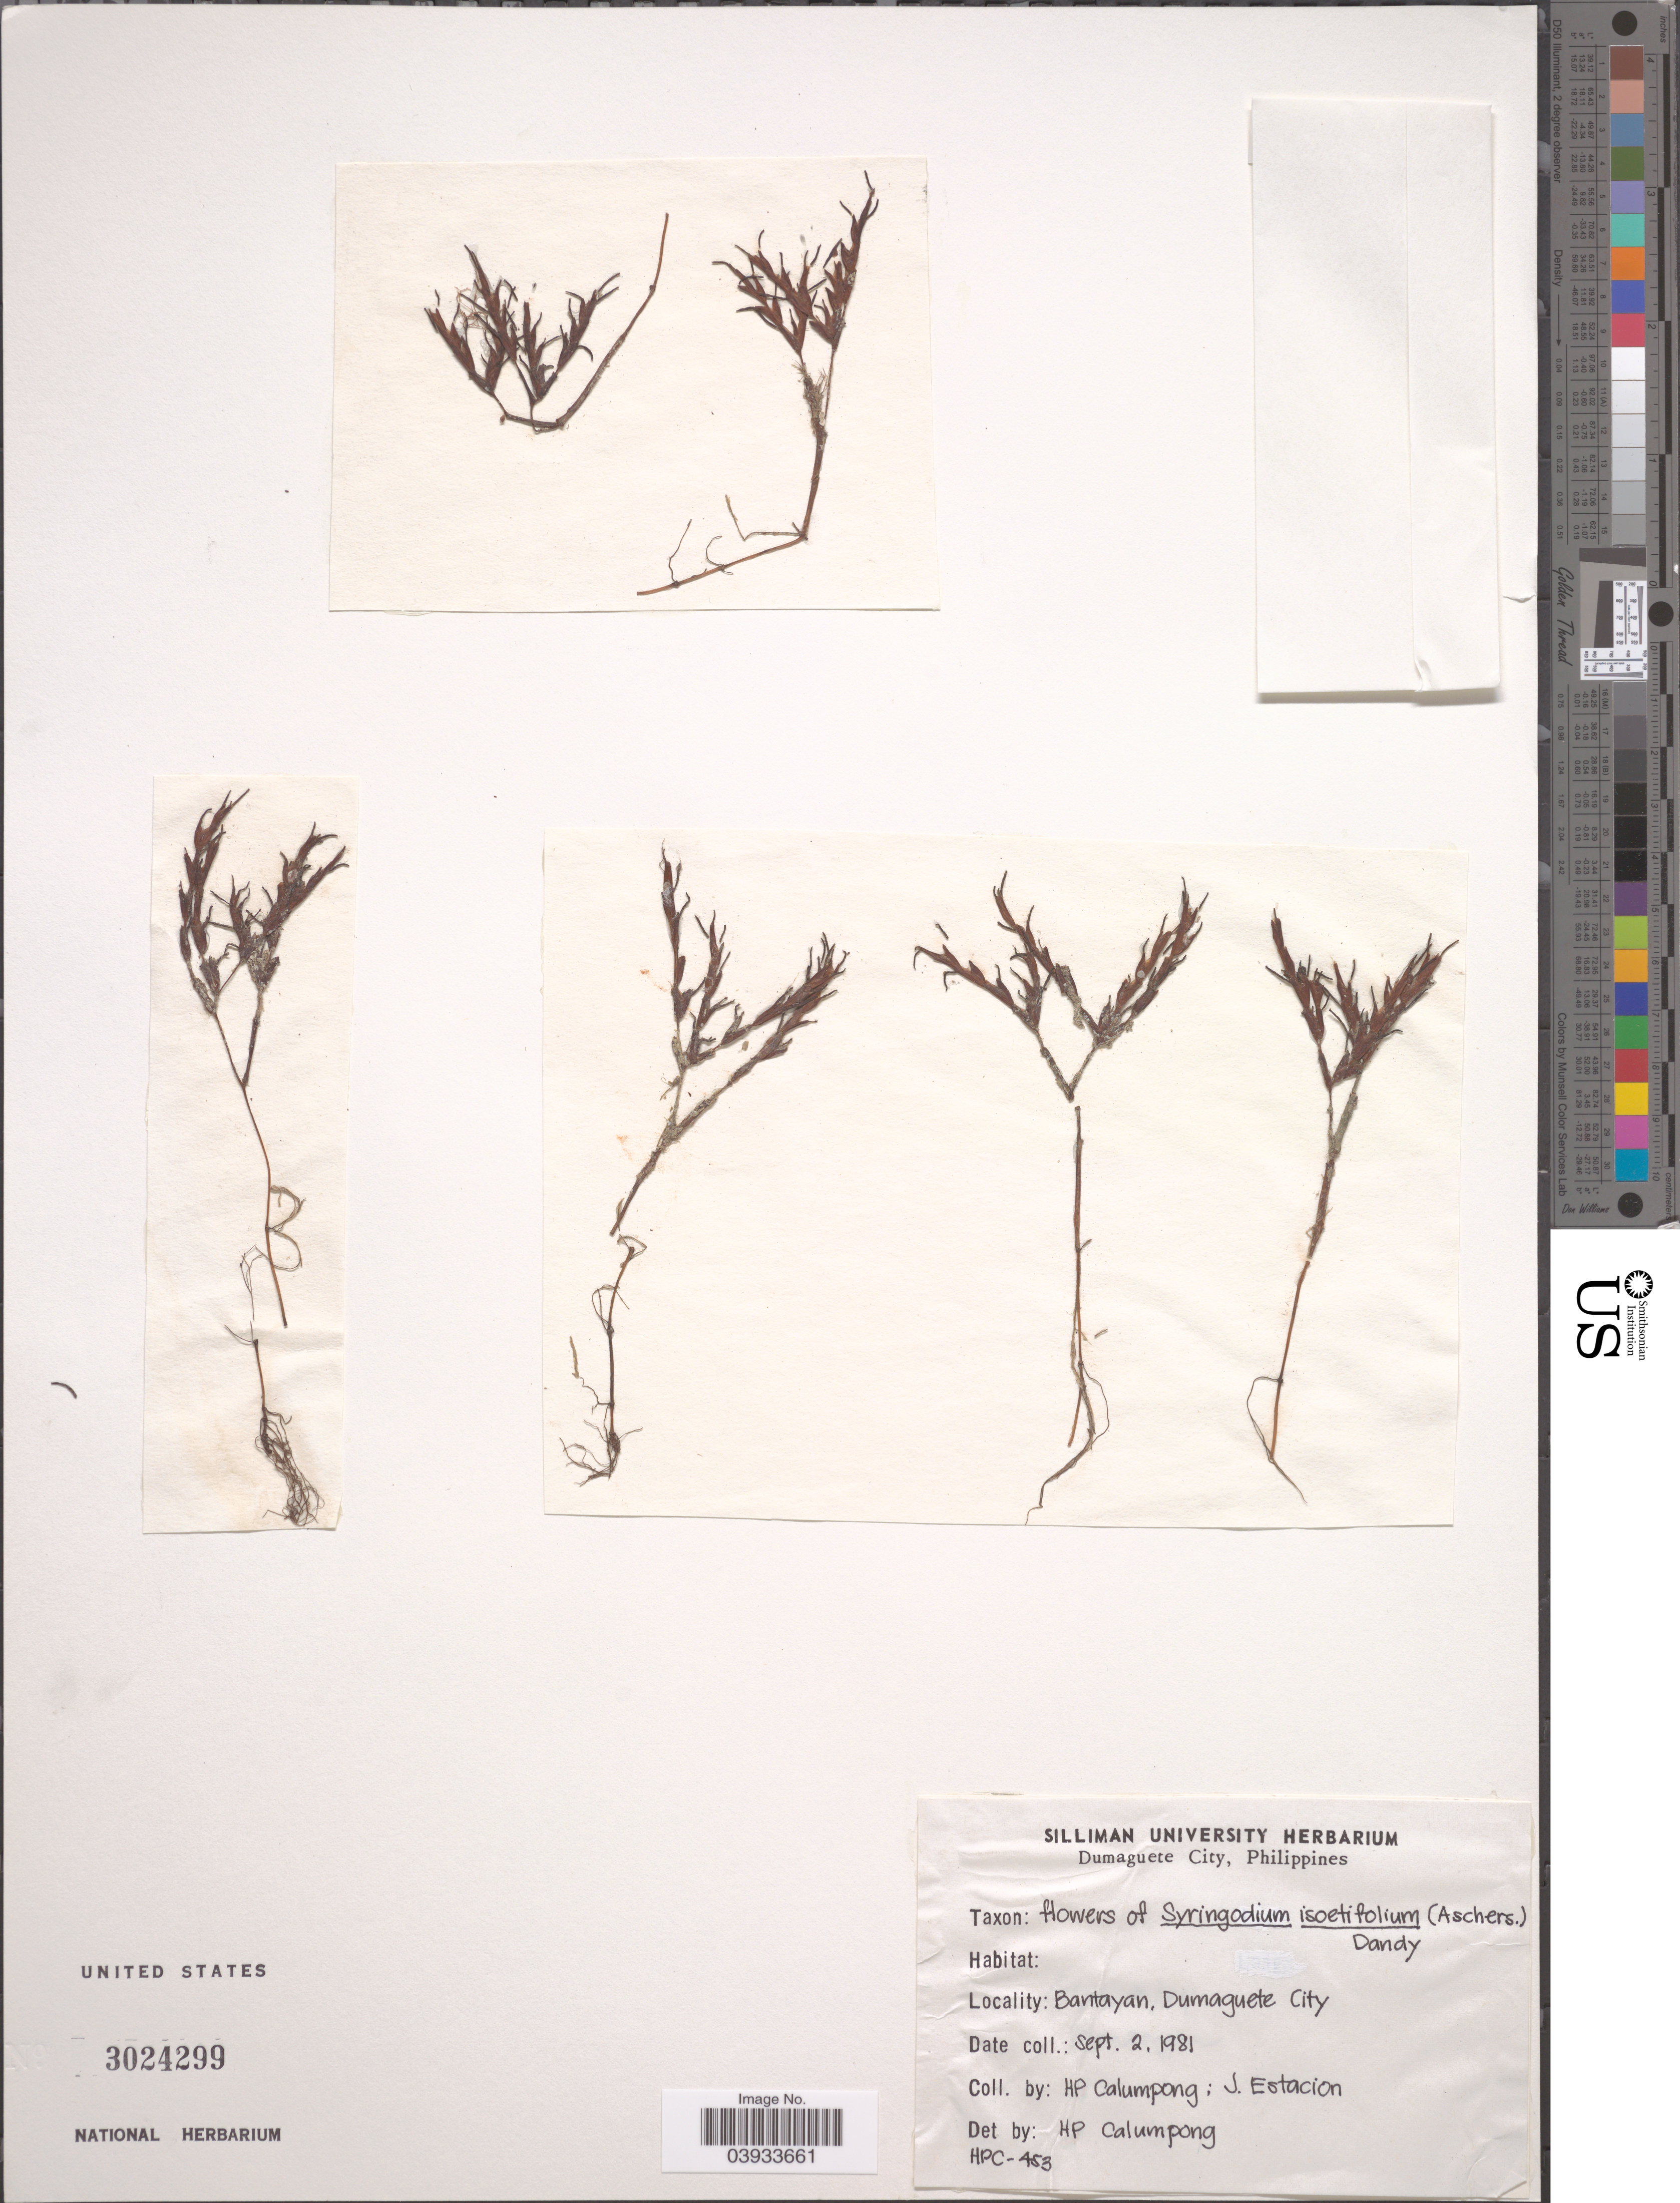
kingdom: Plantae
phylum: Tracheophyta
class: Liliopsida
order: Alismatales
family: Cymodoceaceae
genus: Syringodium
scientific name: Syringodium isoetifolium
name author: (Asch.) Dandy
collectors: H. Calumpong & J. Estacion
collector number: HPC453?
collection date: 1981-09-02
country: Philippines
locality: Bantayan. Dumaguete City.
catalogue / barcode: US 3024299